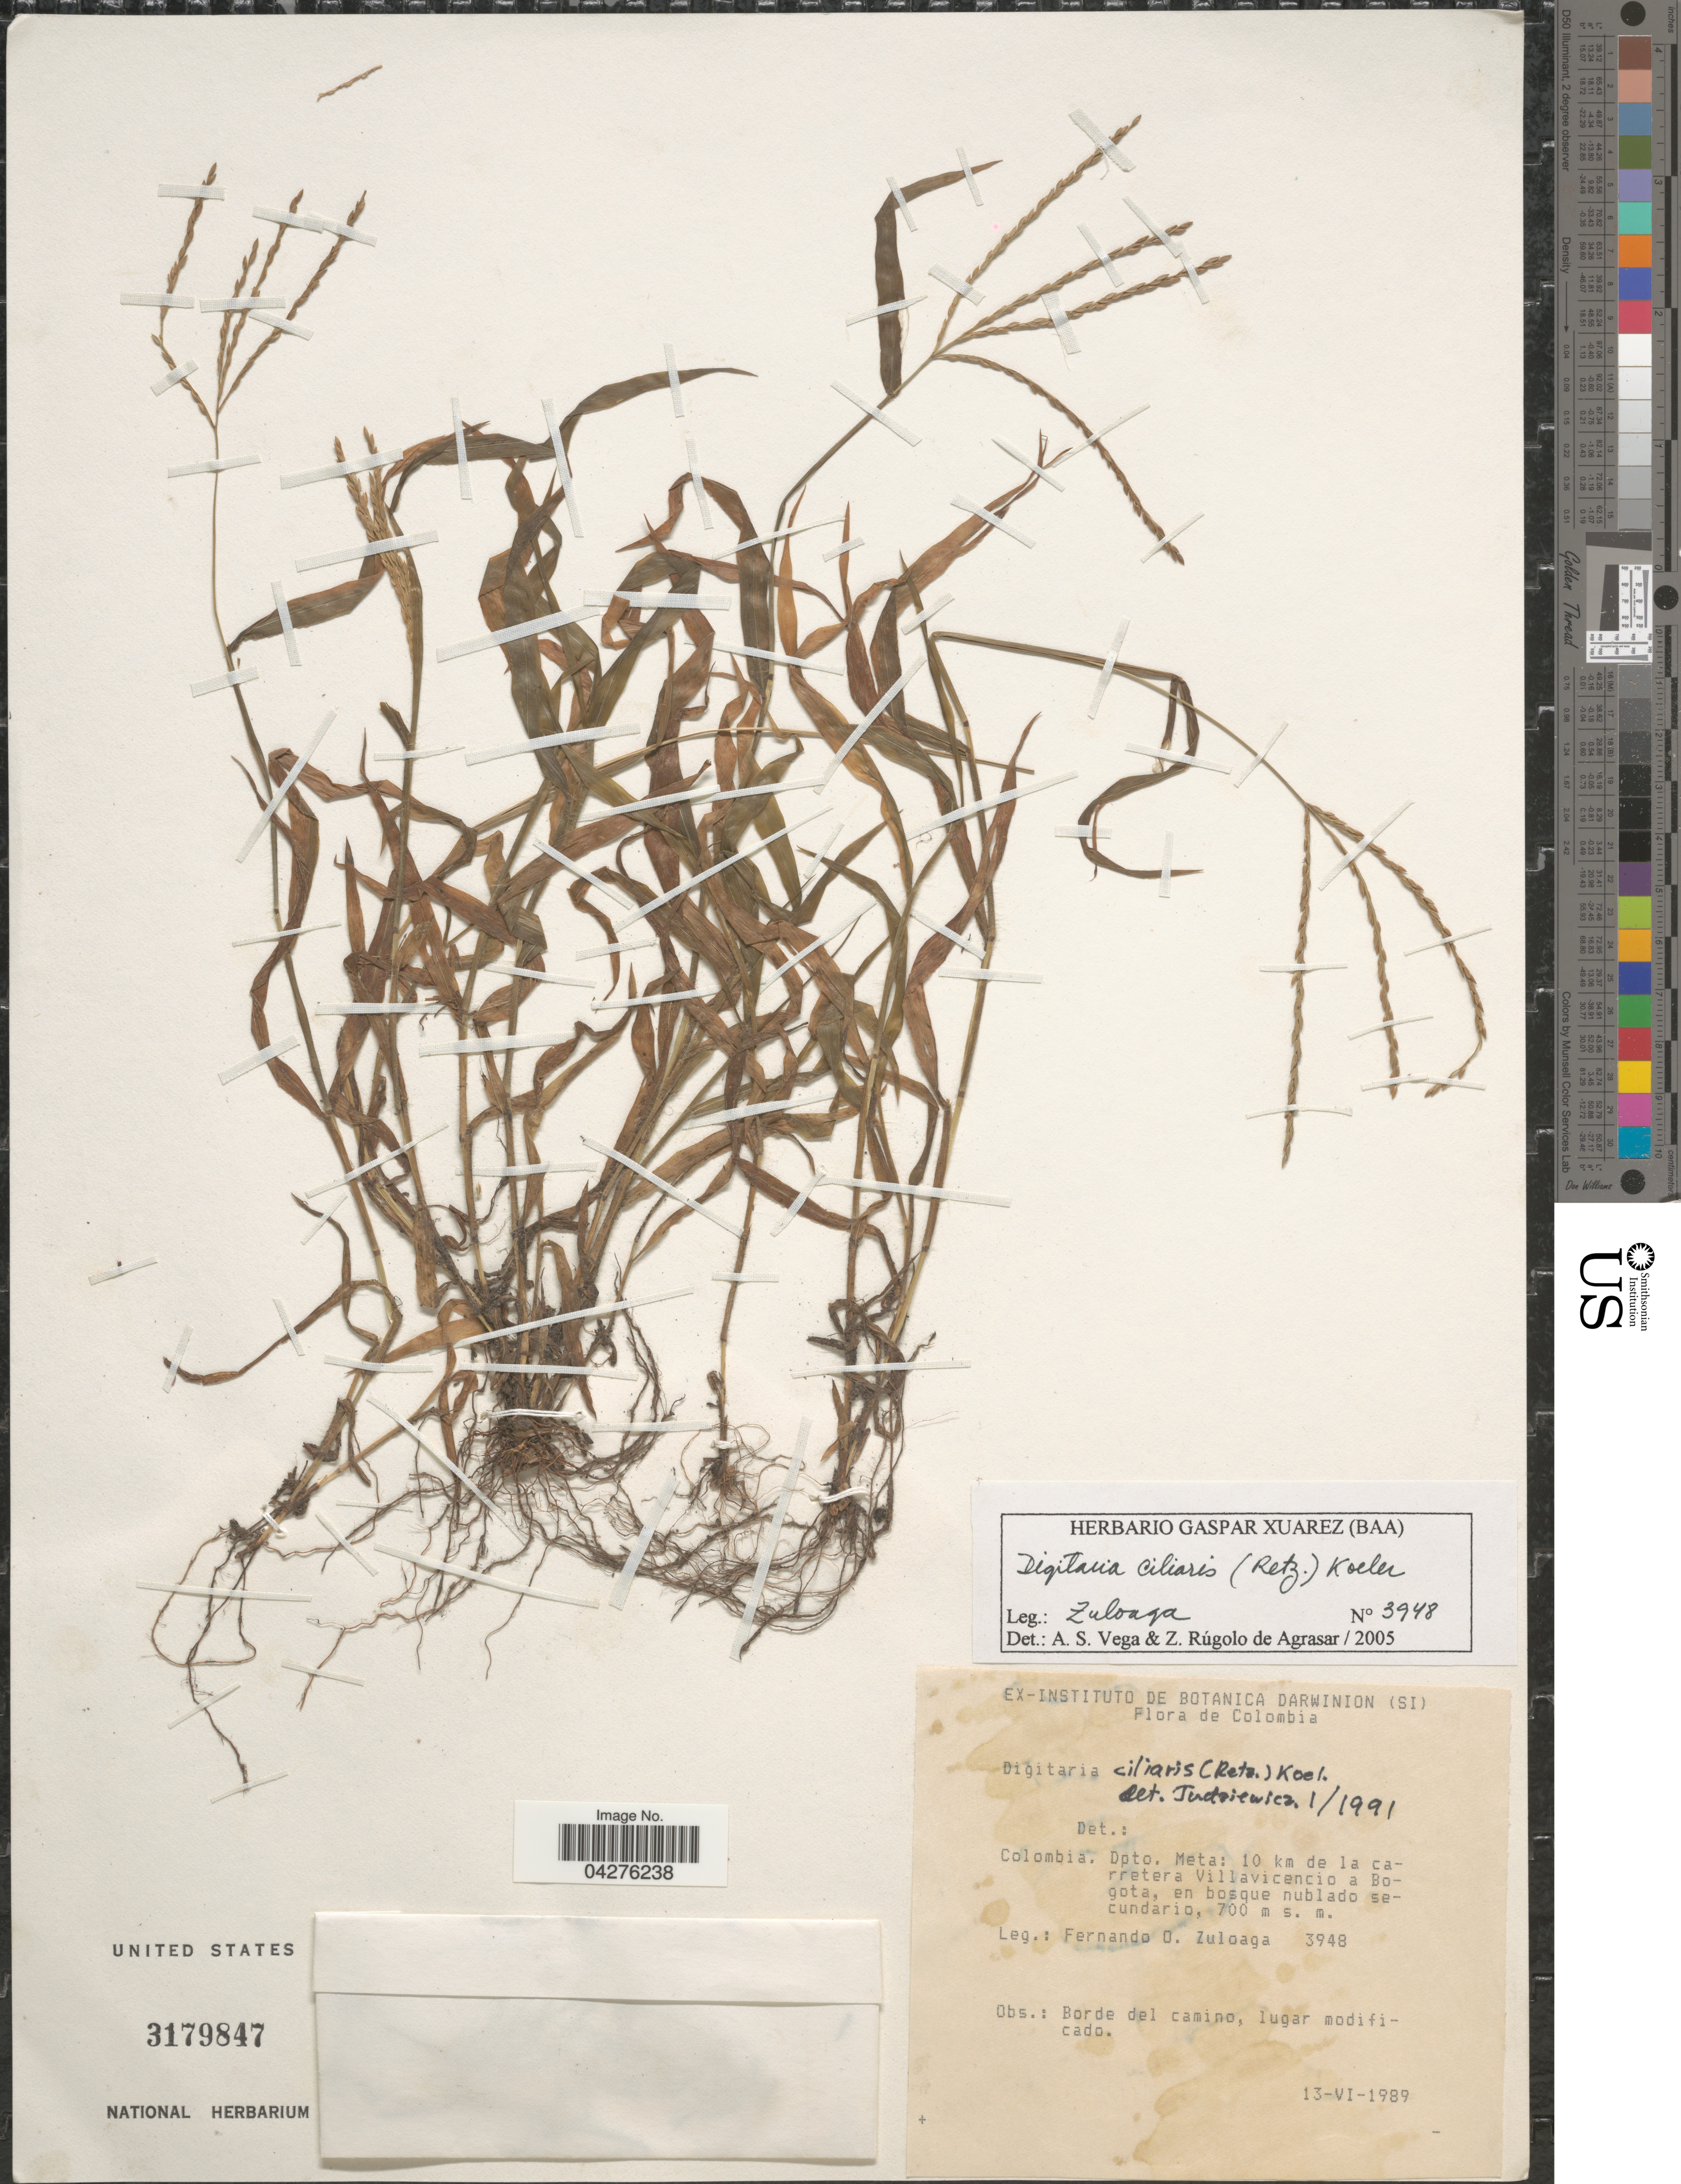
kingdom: Plantae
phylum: Tracheophyta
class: Liliopsida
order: Poales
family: Poaceae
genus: Digitaria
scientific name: Digitaria ciliaris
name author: (Retz.) Koeler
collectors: F. O. Zuloaga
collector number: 3948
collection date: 1989-06-13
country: Colombia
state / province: Meta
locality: Dpto. Meta: 10 km de la carretera Villavicencio a Bogota, en bosque nublado secundario.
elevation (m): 700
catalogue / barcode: US 3179847